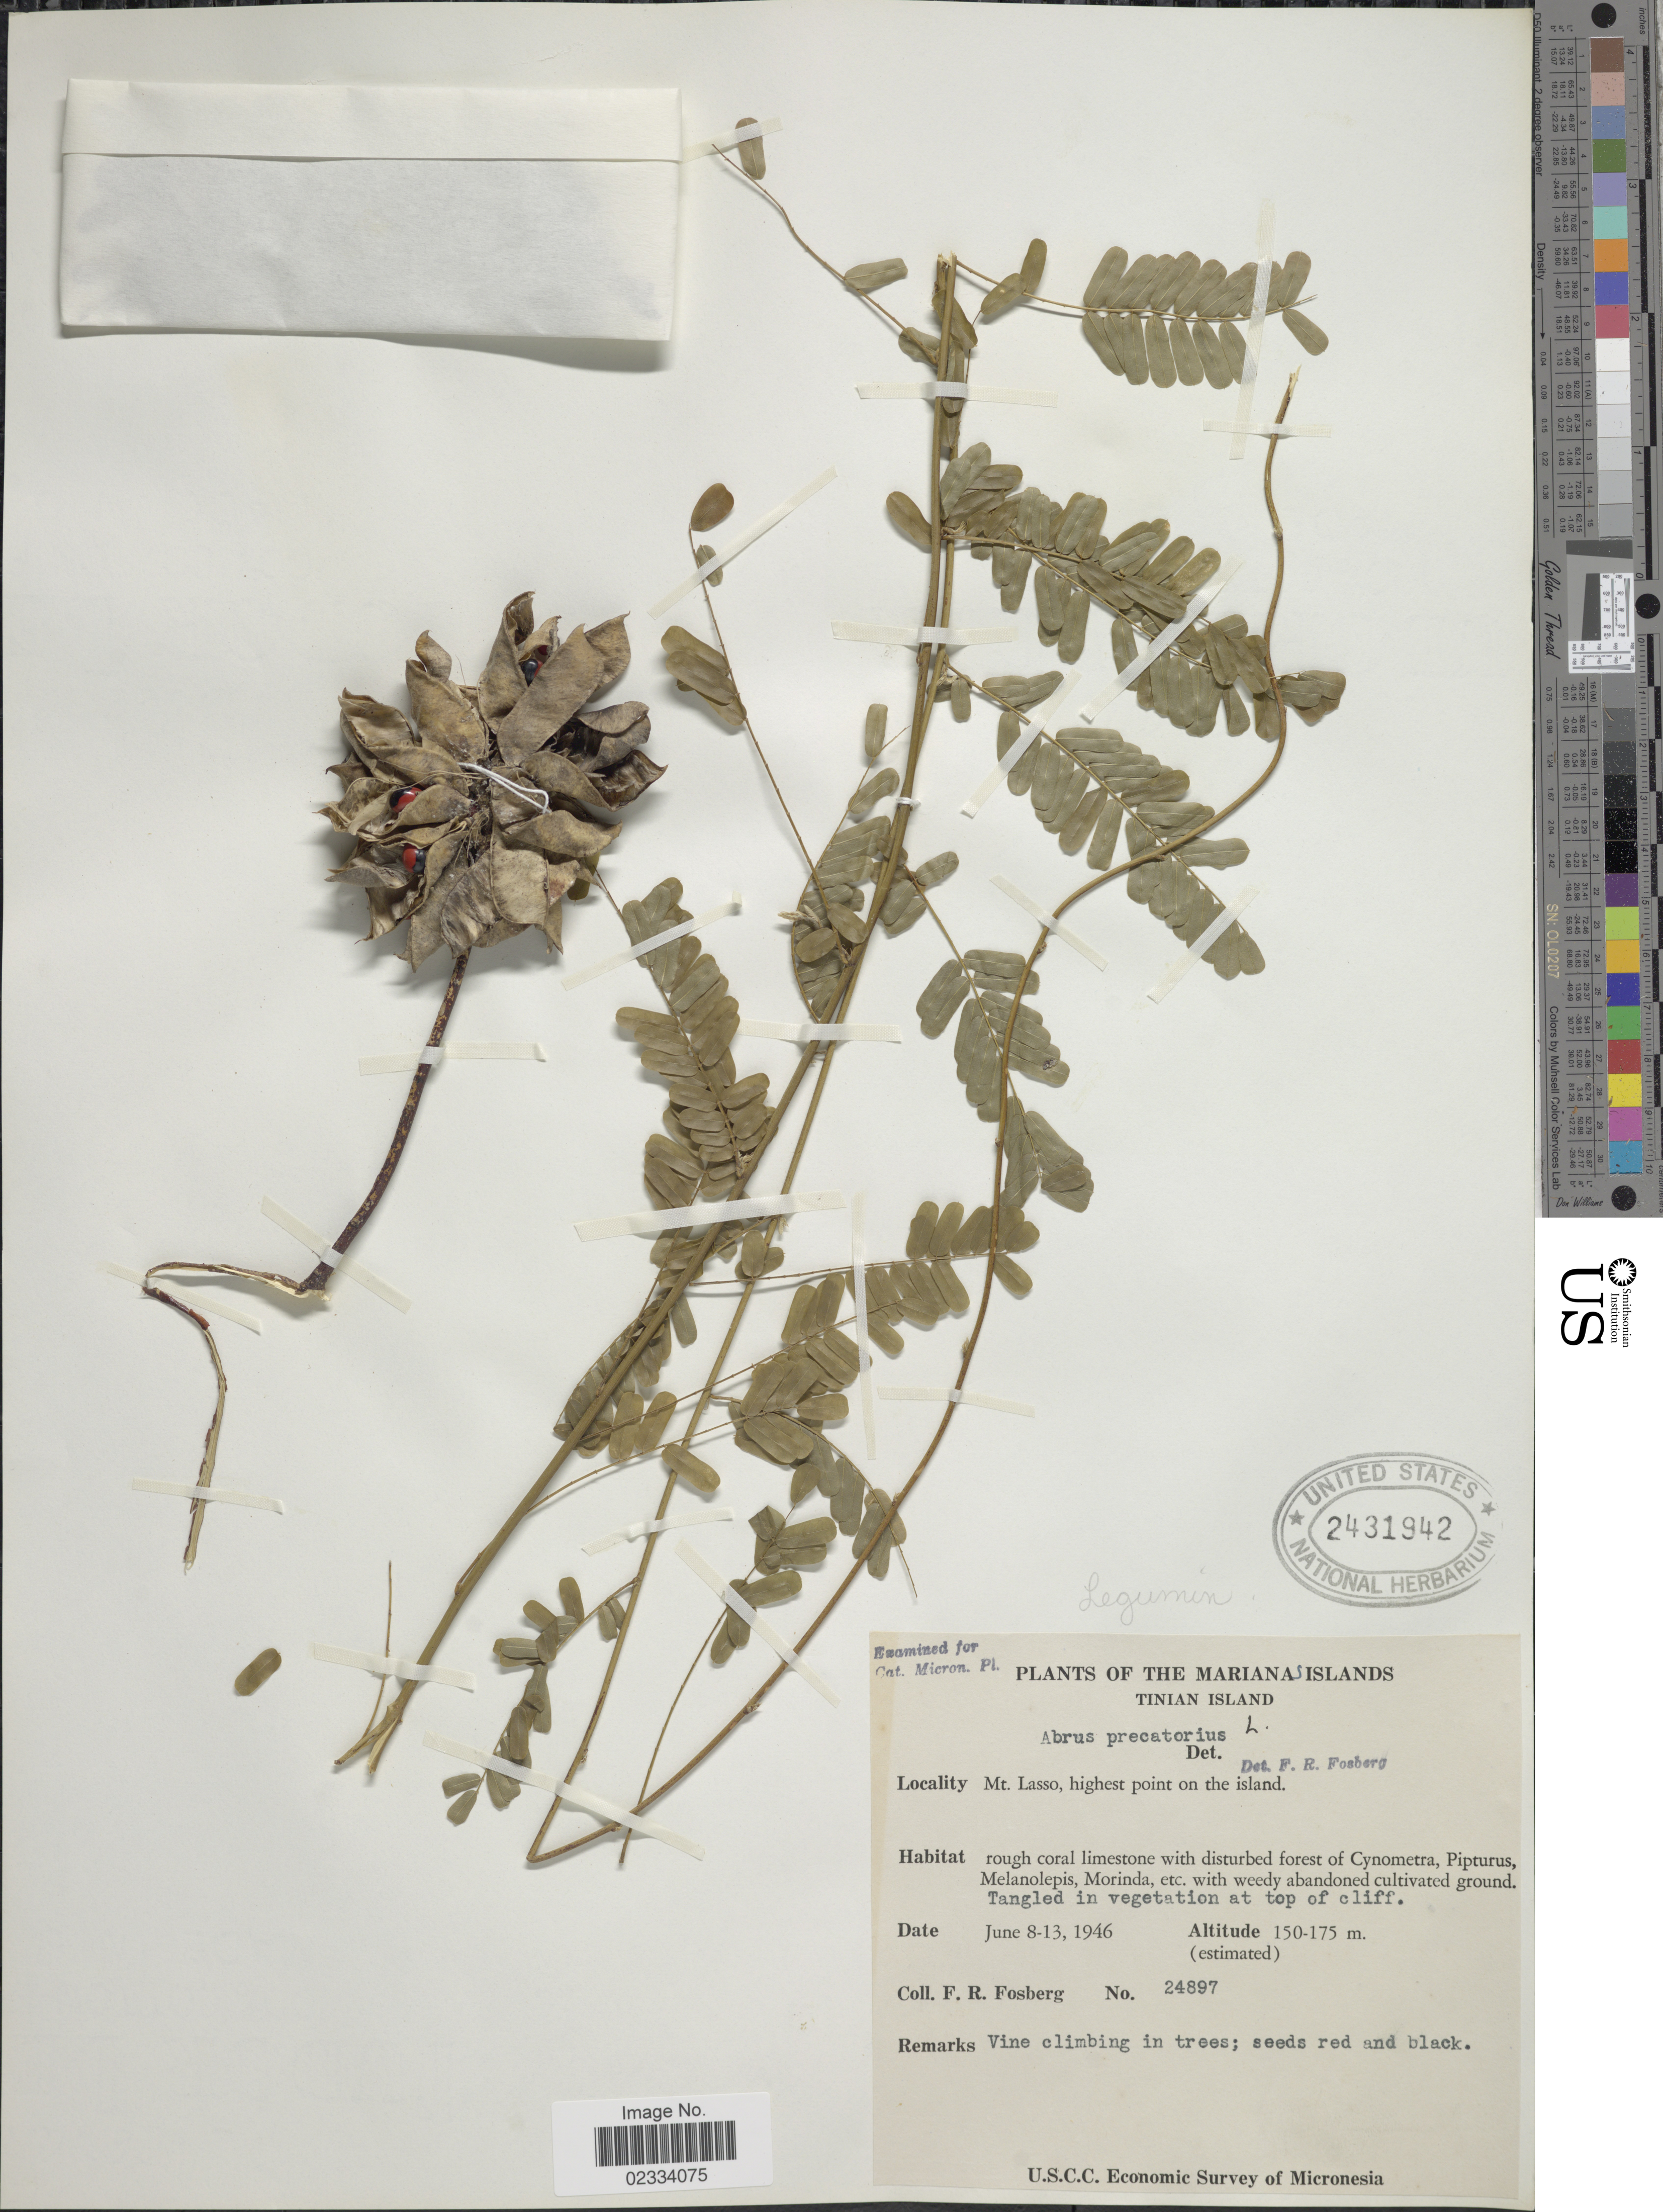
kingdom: Plantae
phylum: Tracheophyta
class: Magnoliopsida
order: Fabales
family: Fabaceae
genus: Abrus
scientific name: Abrus precatorius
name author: L.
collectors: F. R. Fosberg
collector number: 24897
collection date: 1946-06-08/1946-06-13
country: Northern Mariana Islands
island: Tinian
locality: Tinian Island. Mt. Lasso, highest point on the island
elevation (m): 150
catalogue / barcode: US 2431942